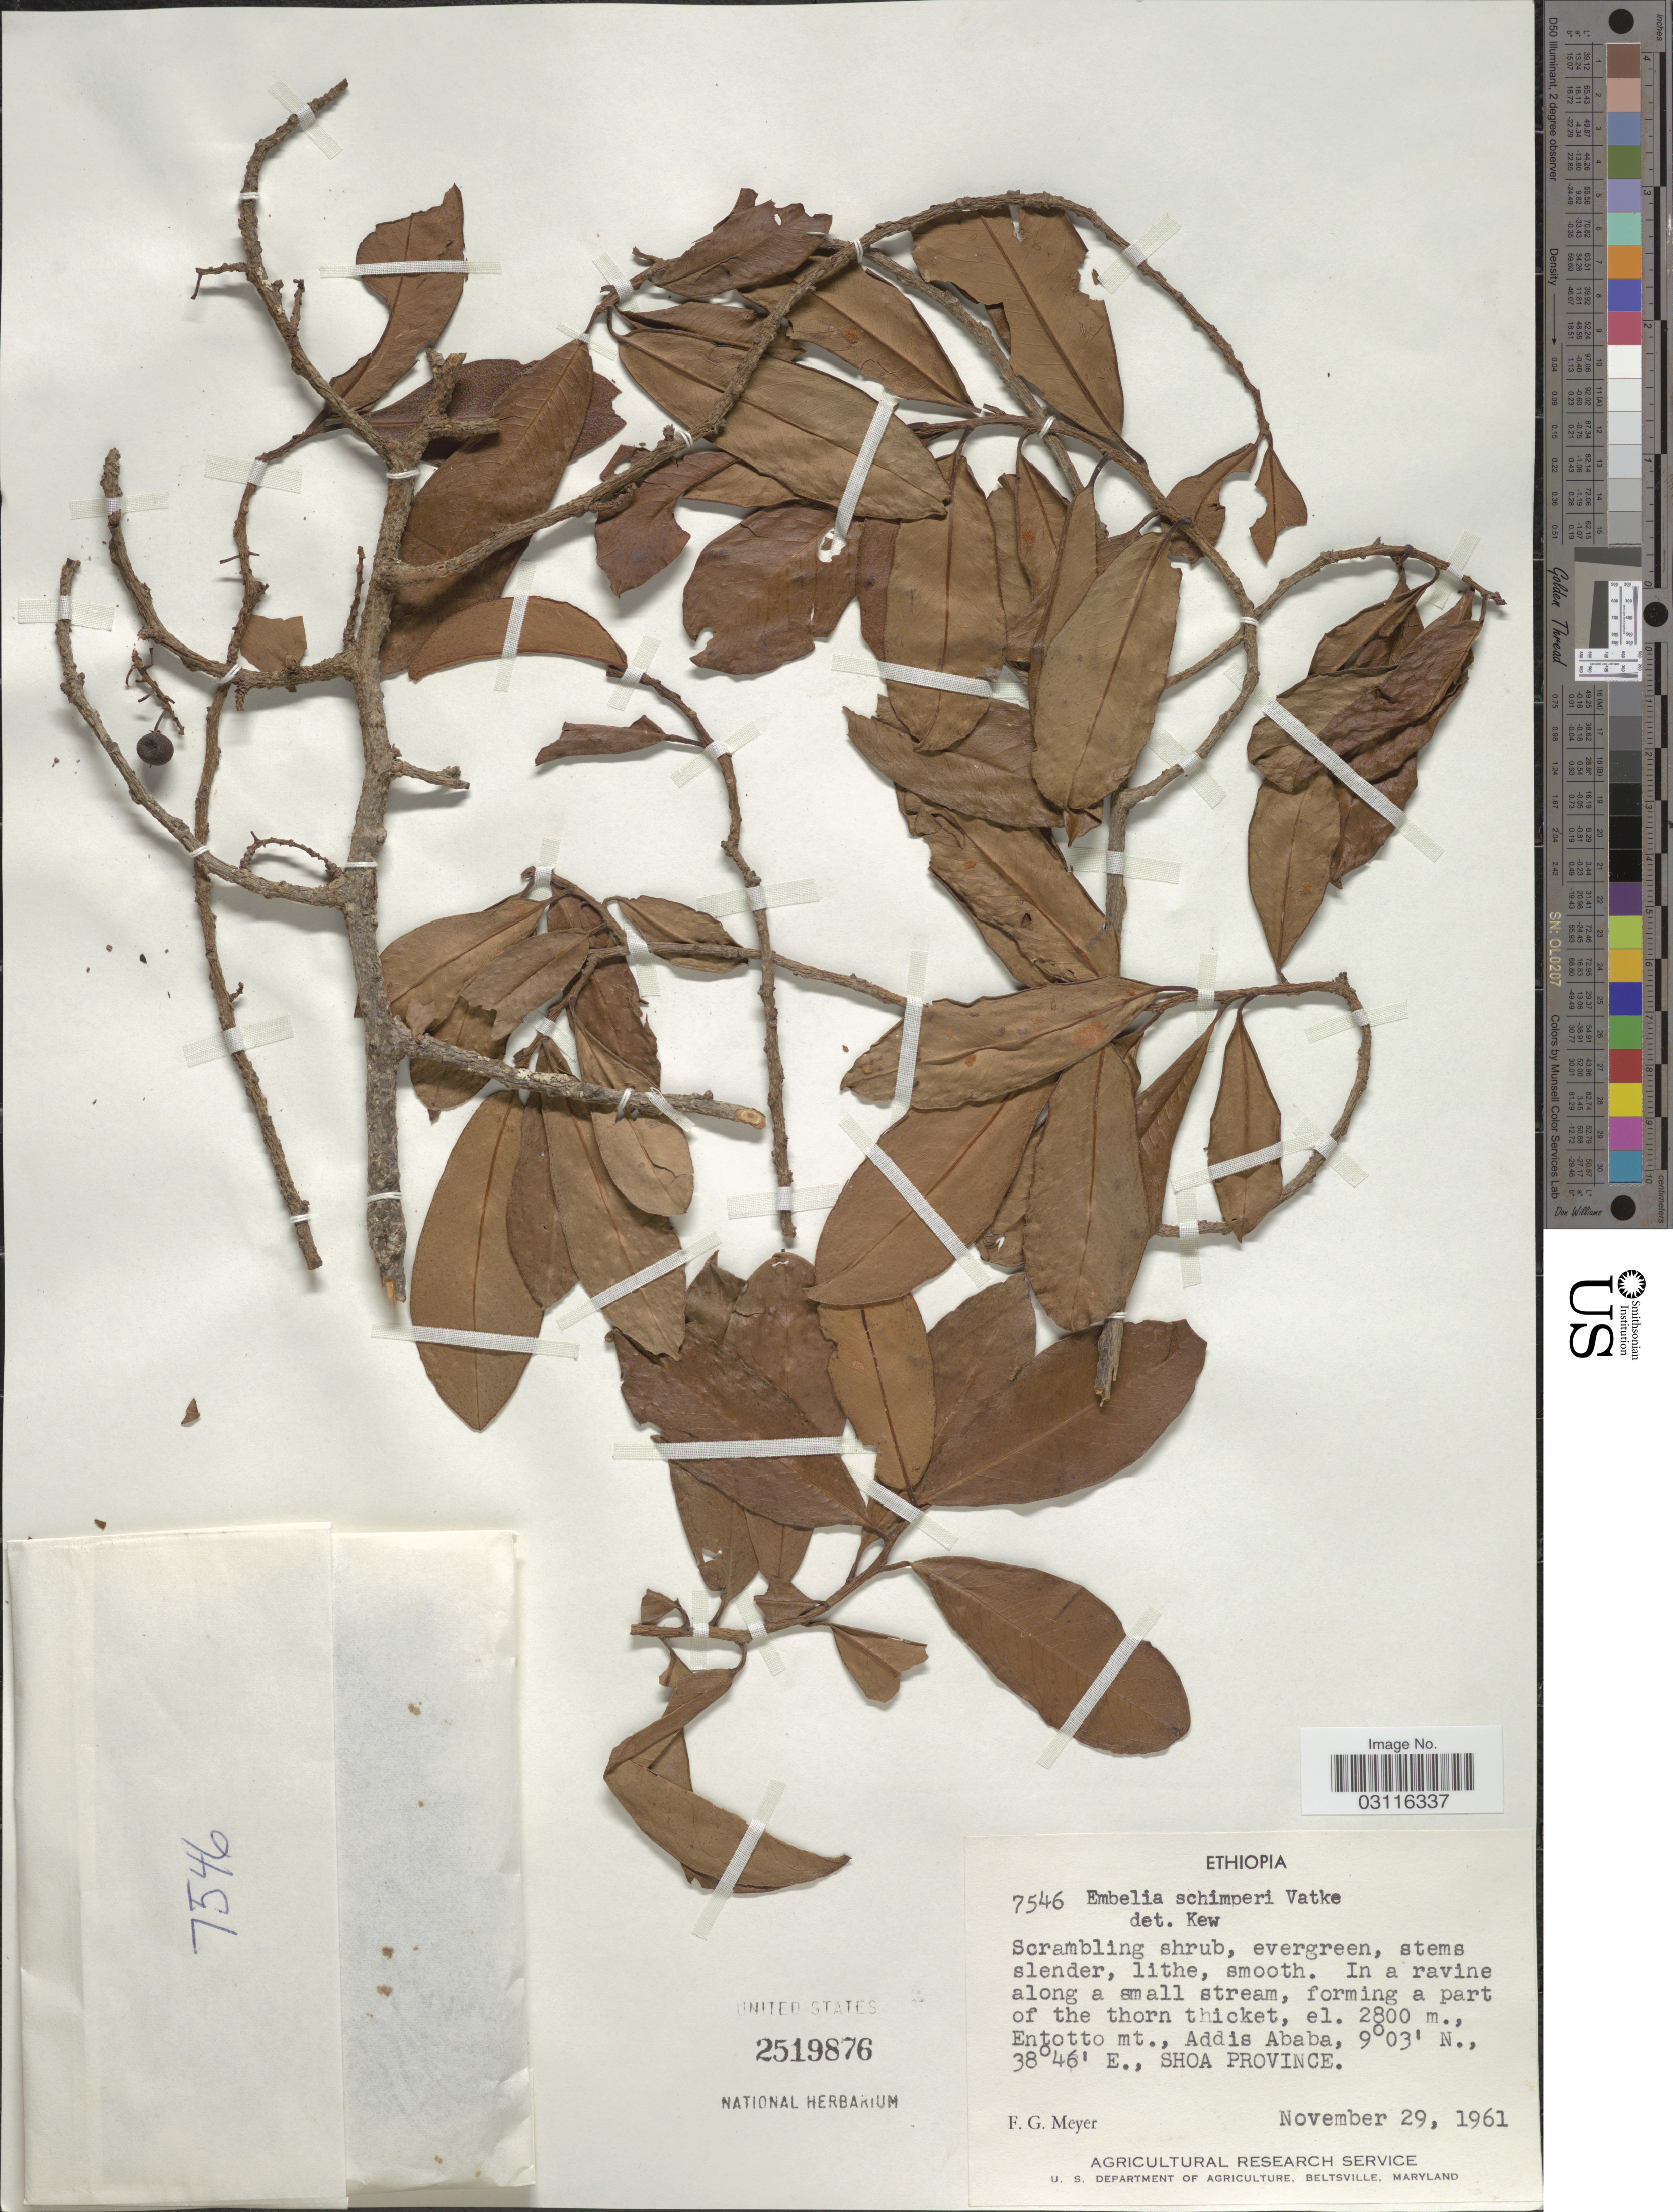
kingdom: Plantae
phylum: Tracheophyta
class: Magnoliopsida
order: Ericales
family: Primulaceae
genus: Embelia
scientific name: Embelia schimperi Vatke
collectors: F. G. Meyer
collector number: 7546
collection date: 1961-11-29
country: Ethiopia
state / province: Addis Ababa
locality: Entotto mt., Shoa Province.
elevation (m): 2800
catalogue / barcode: US 2519876